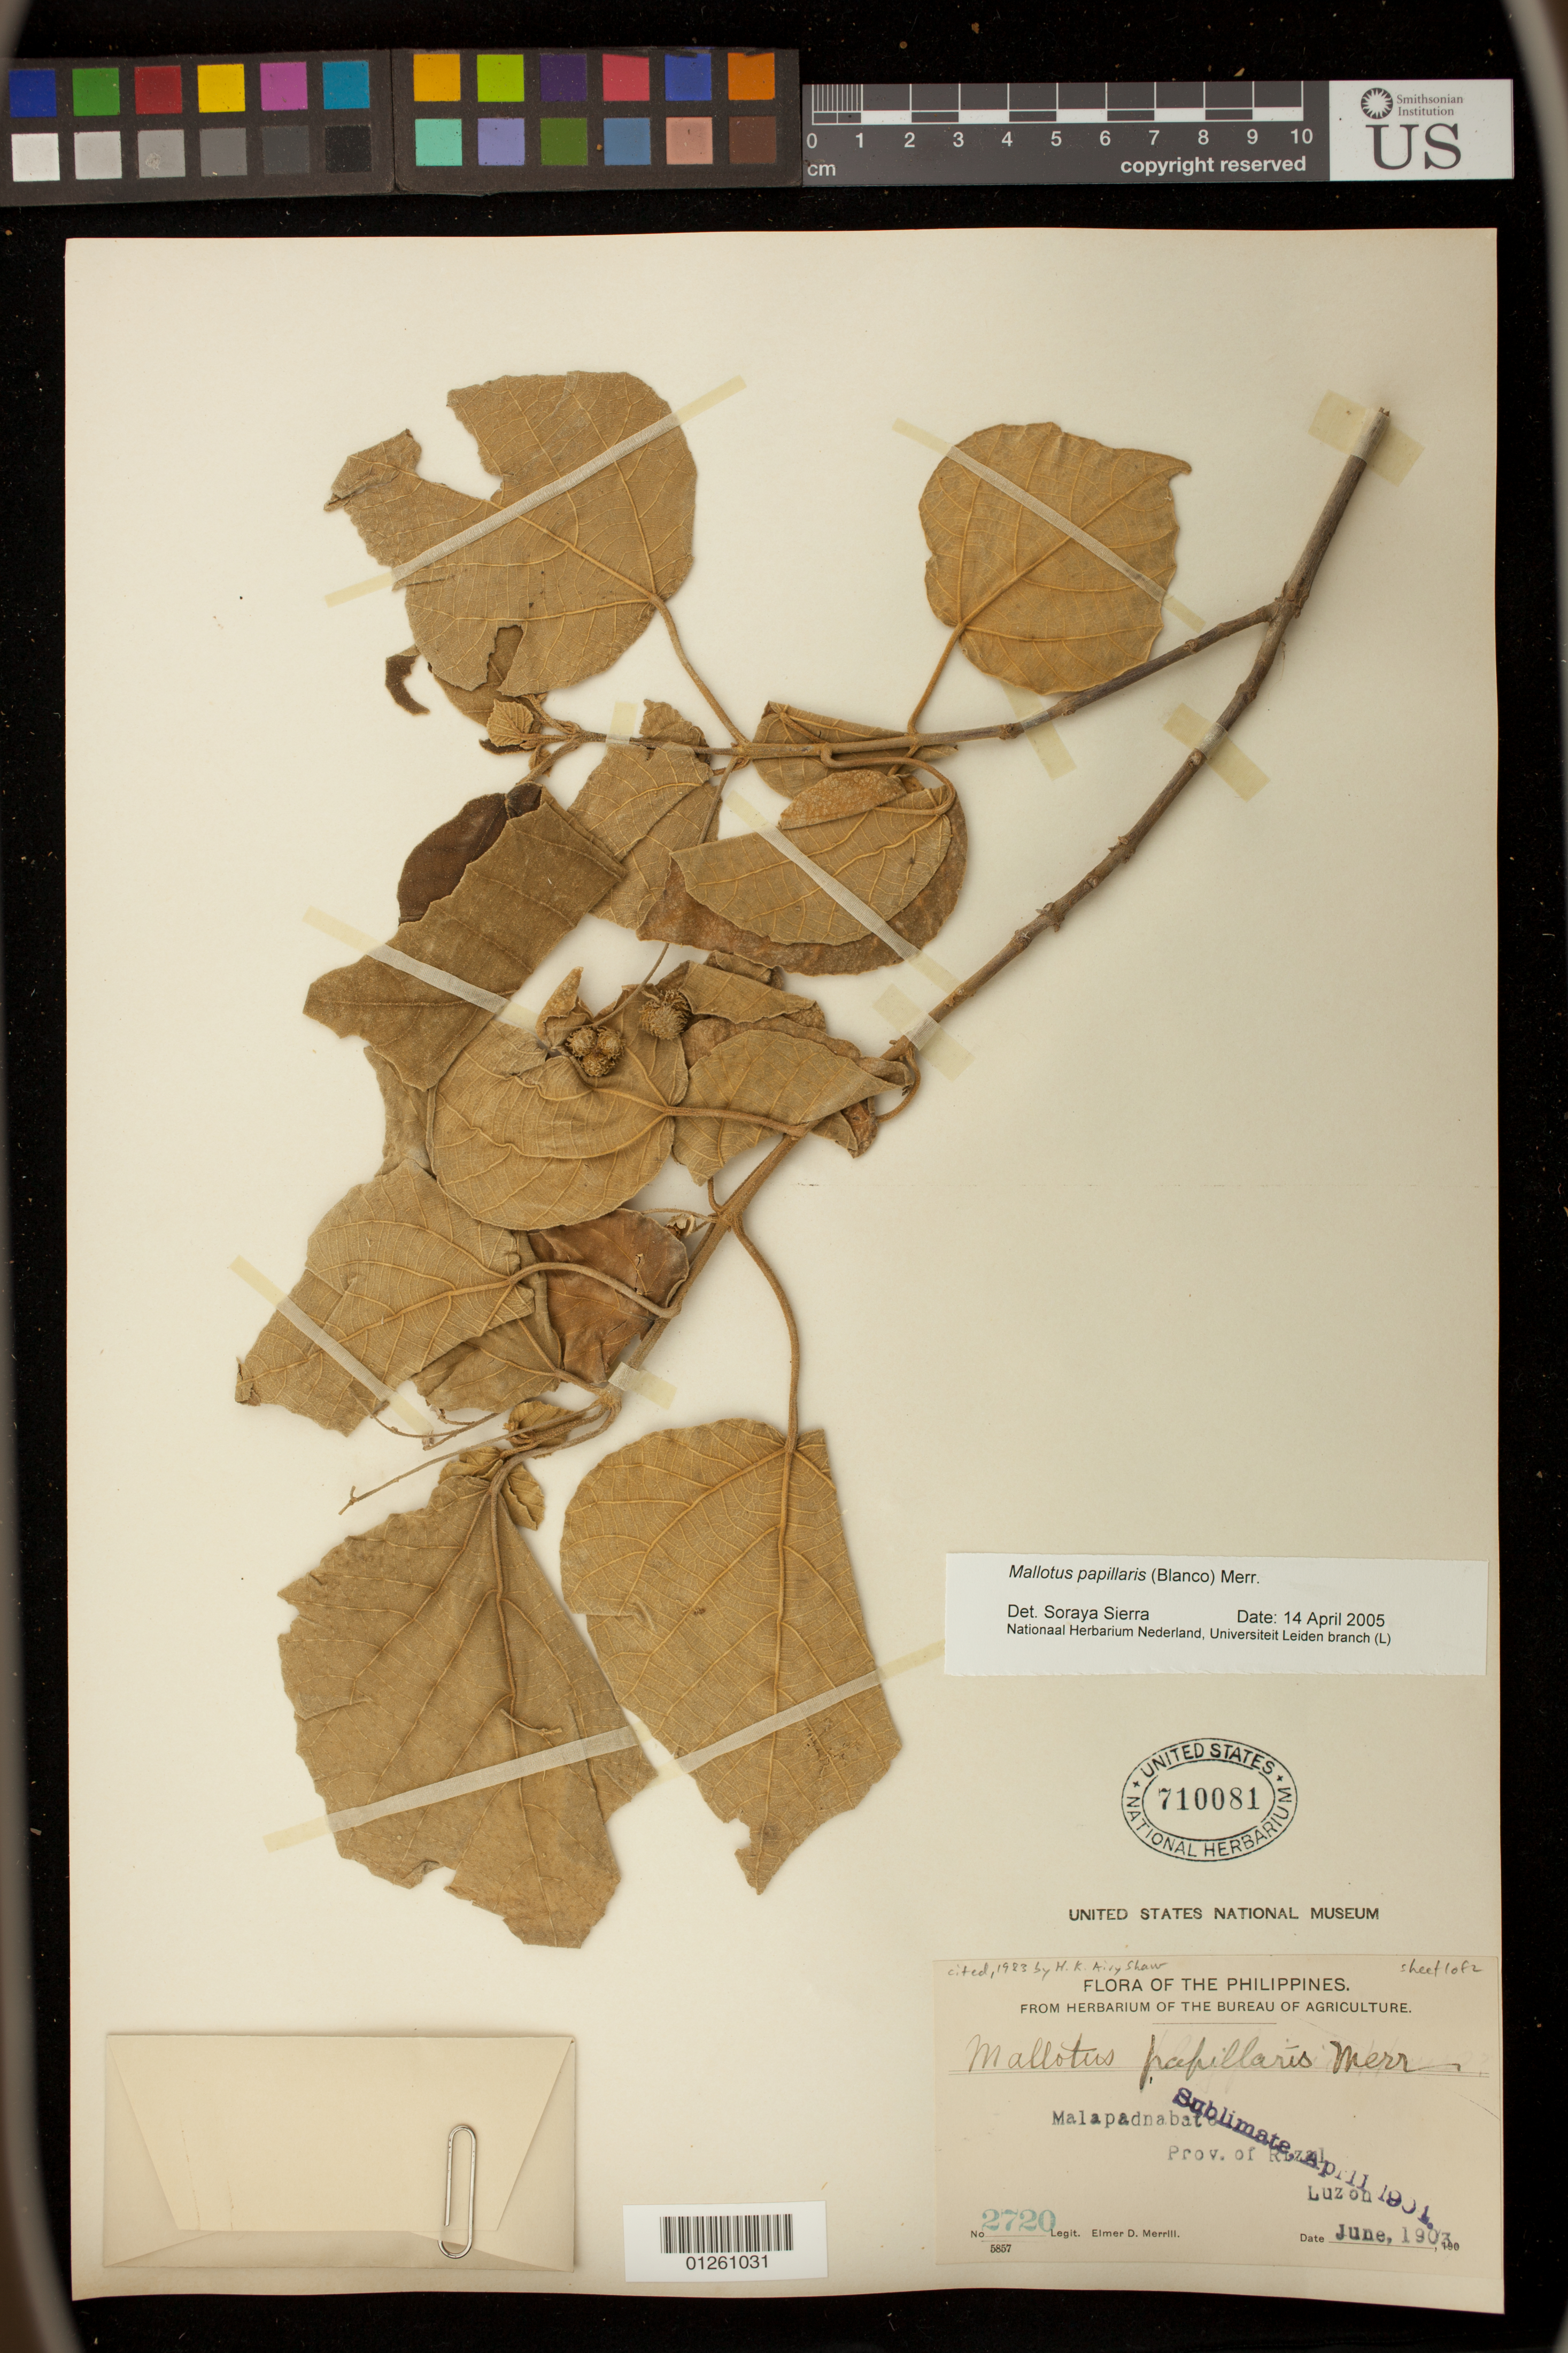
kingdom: Plantae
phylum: Tracheophyta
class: Magnoliopsida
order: Malpighiales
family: Euphorbiaceae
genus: Mallotus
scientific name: Mallotus papillaris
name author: (Blanco) Merr.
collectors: E. D. Merrill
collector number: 2720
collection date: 1903-06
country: Philippines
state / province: Calabarzon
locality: Malapadnabato, Prov. of Rizal, Luzon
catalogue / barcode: US 710081